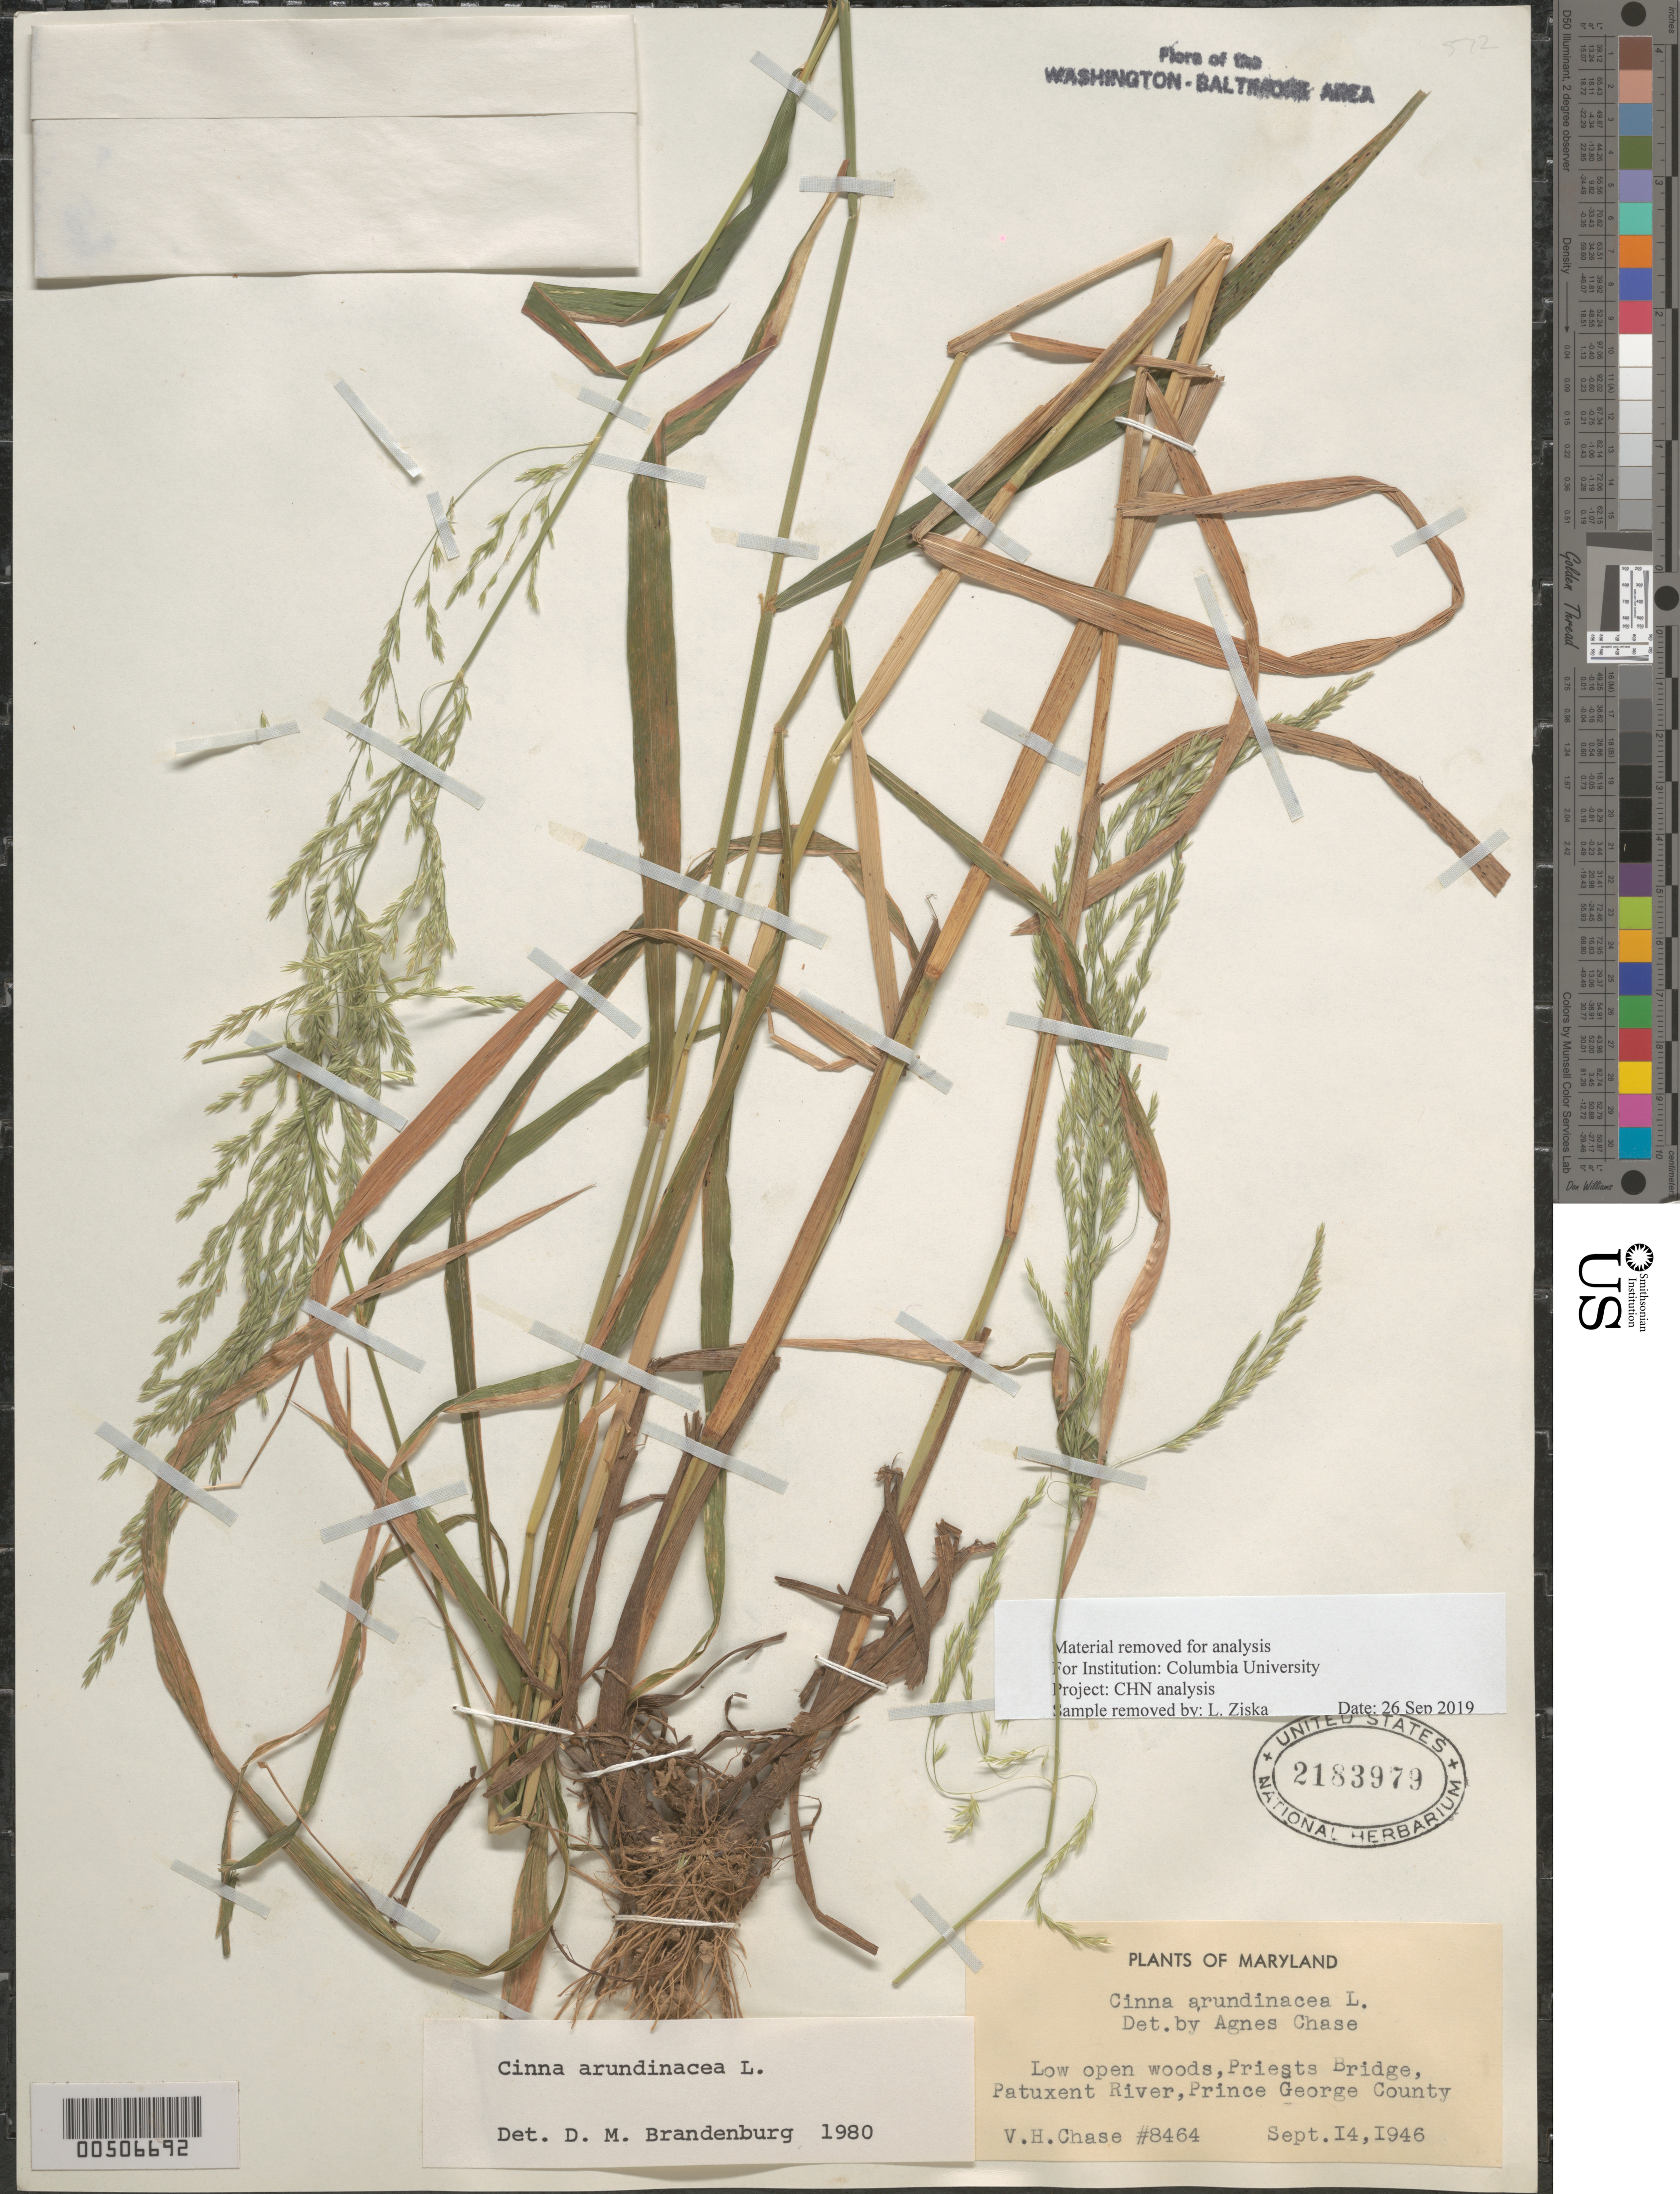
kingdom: Plantae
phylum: Tracheophyta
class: Liliopsida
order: Poales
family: Poaceae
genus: Cinna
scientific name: Cinna arundinacea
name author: L.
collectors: V. H. Chase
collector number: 8464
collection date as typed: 14 Sep 1946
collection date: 1946-09-14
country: United States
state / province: Maryland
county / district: Prince George's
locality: Priests Bridge, Patuxent River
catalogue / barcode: US 2183979